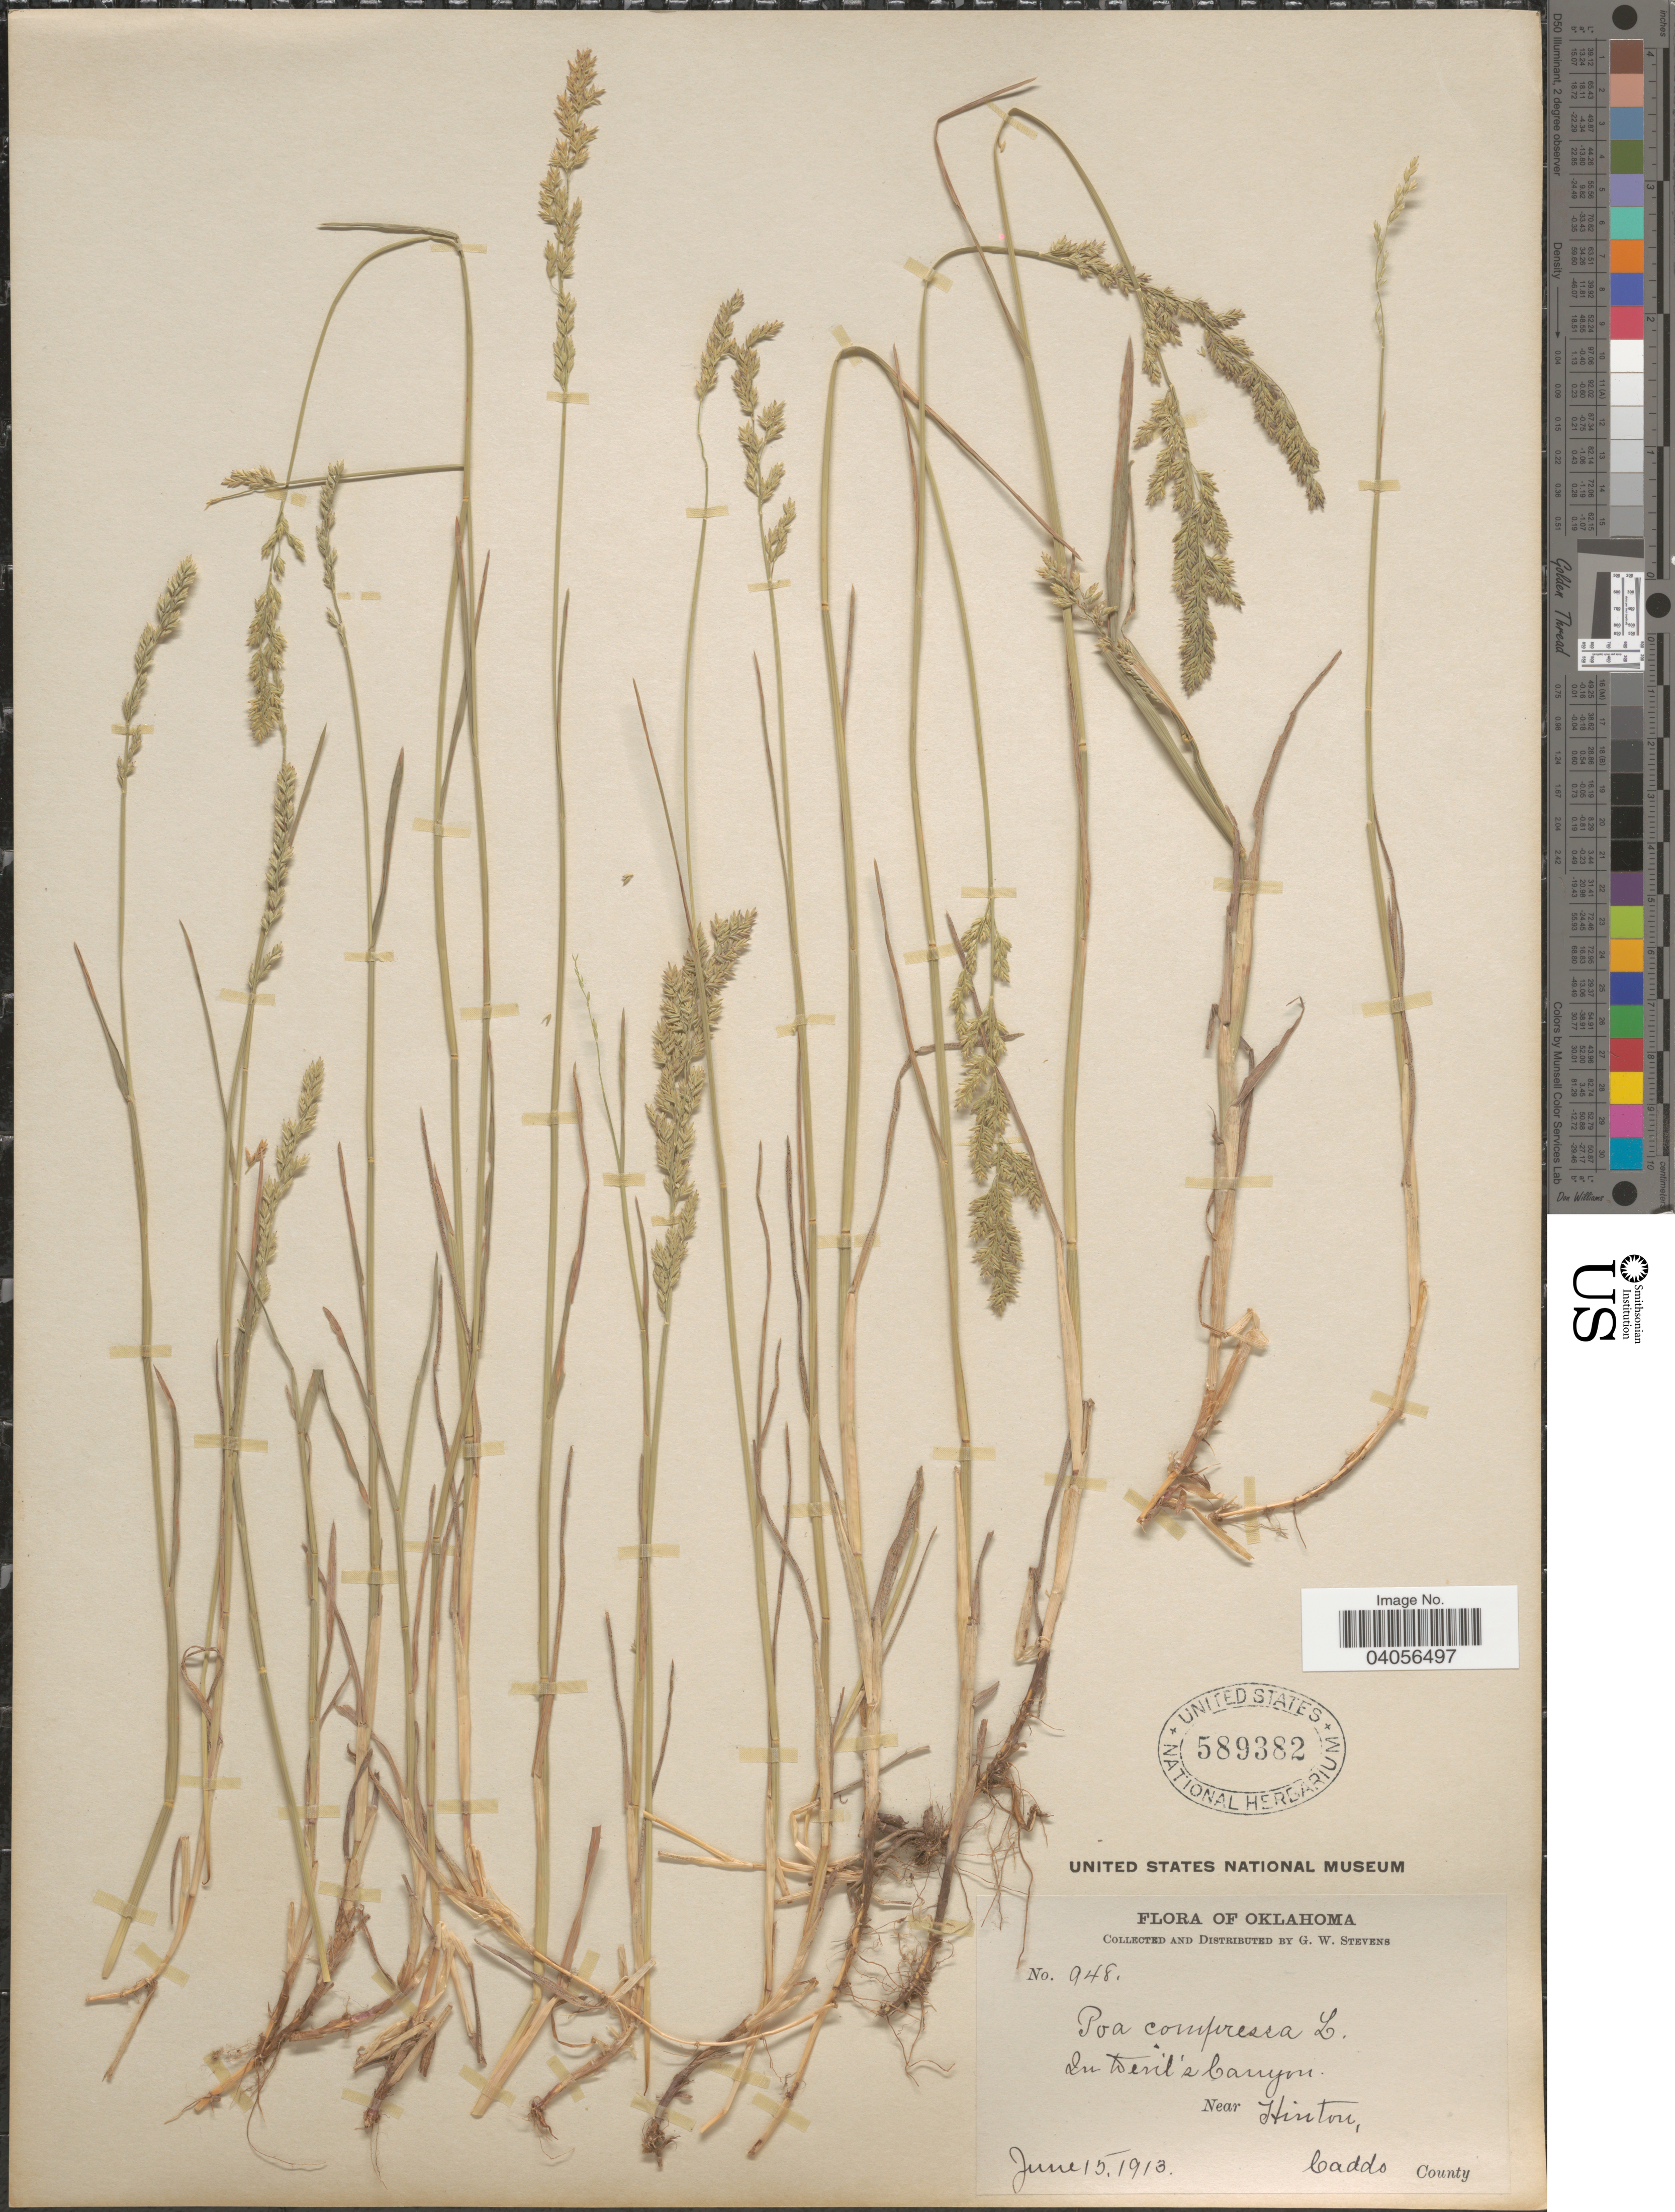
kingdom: Plantae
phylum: Tracheophyta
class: Liliopsida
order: Poales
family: Poaceae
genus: Poa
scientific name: Poa compressa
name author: L.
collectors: G. W. Stevens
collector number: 948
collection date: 1913-06-15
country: United States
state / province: Oklahoma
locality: In Devil's Canyon. Near Hinton. Caddo County.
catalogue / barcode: US 589382